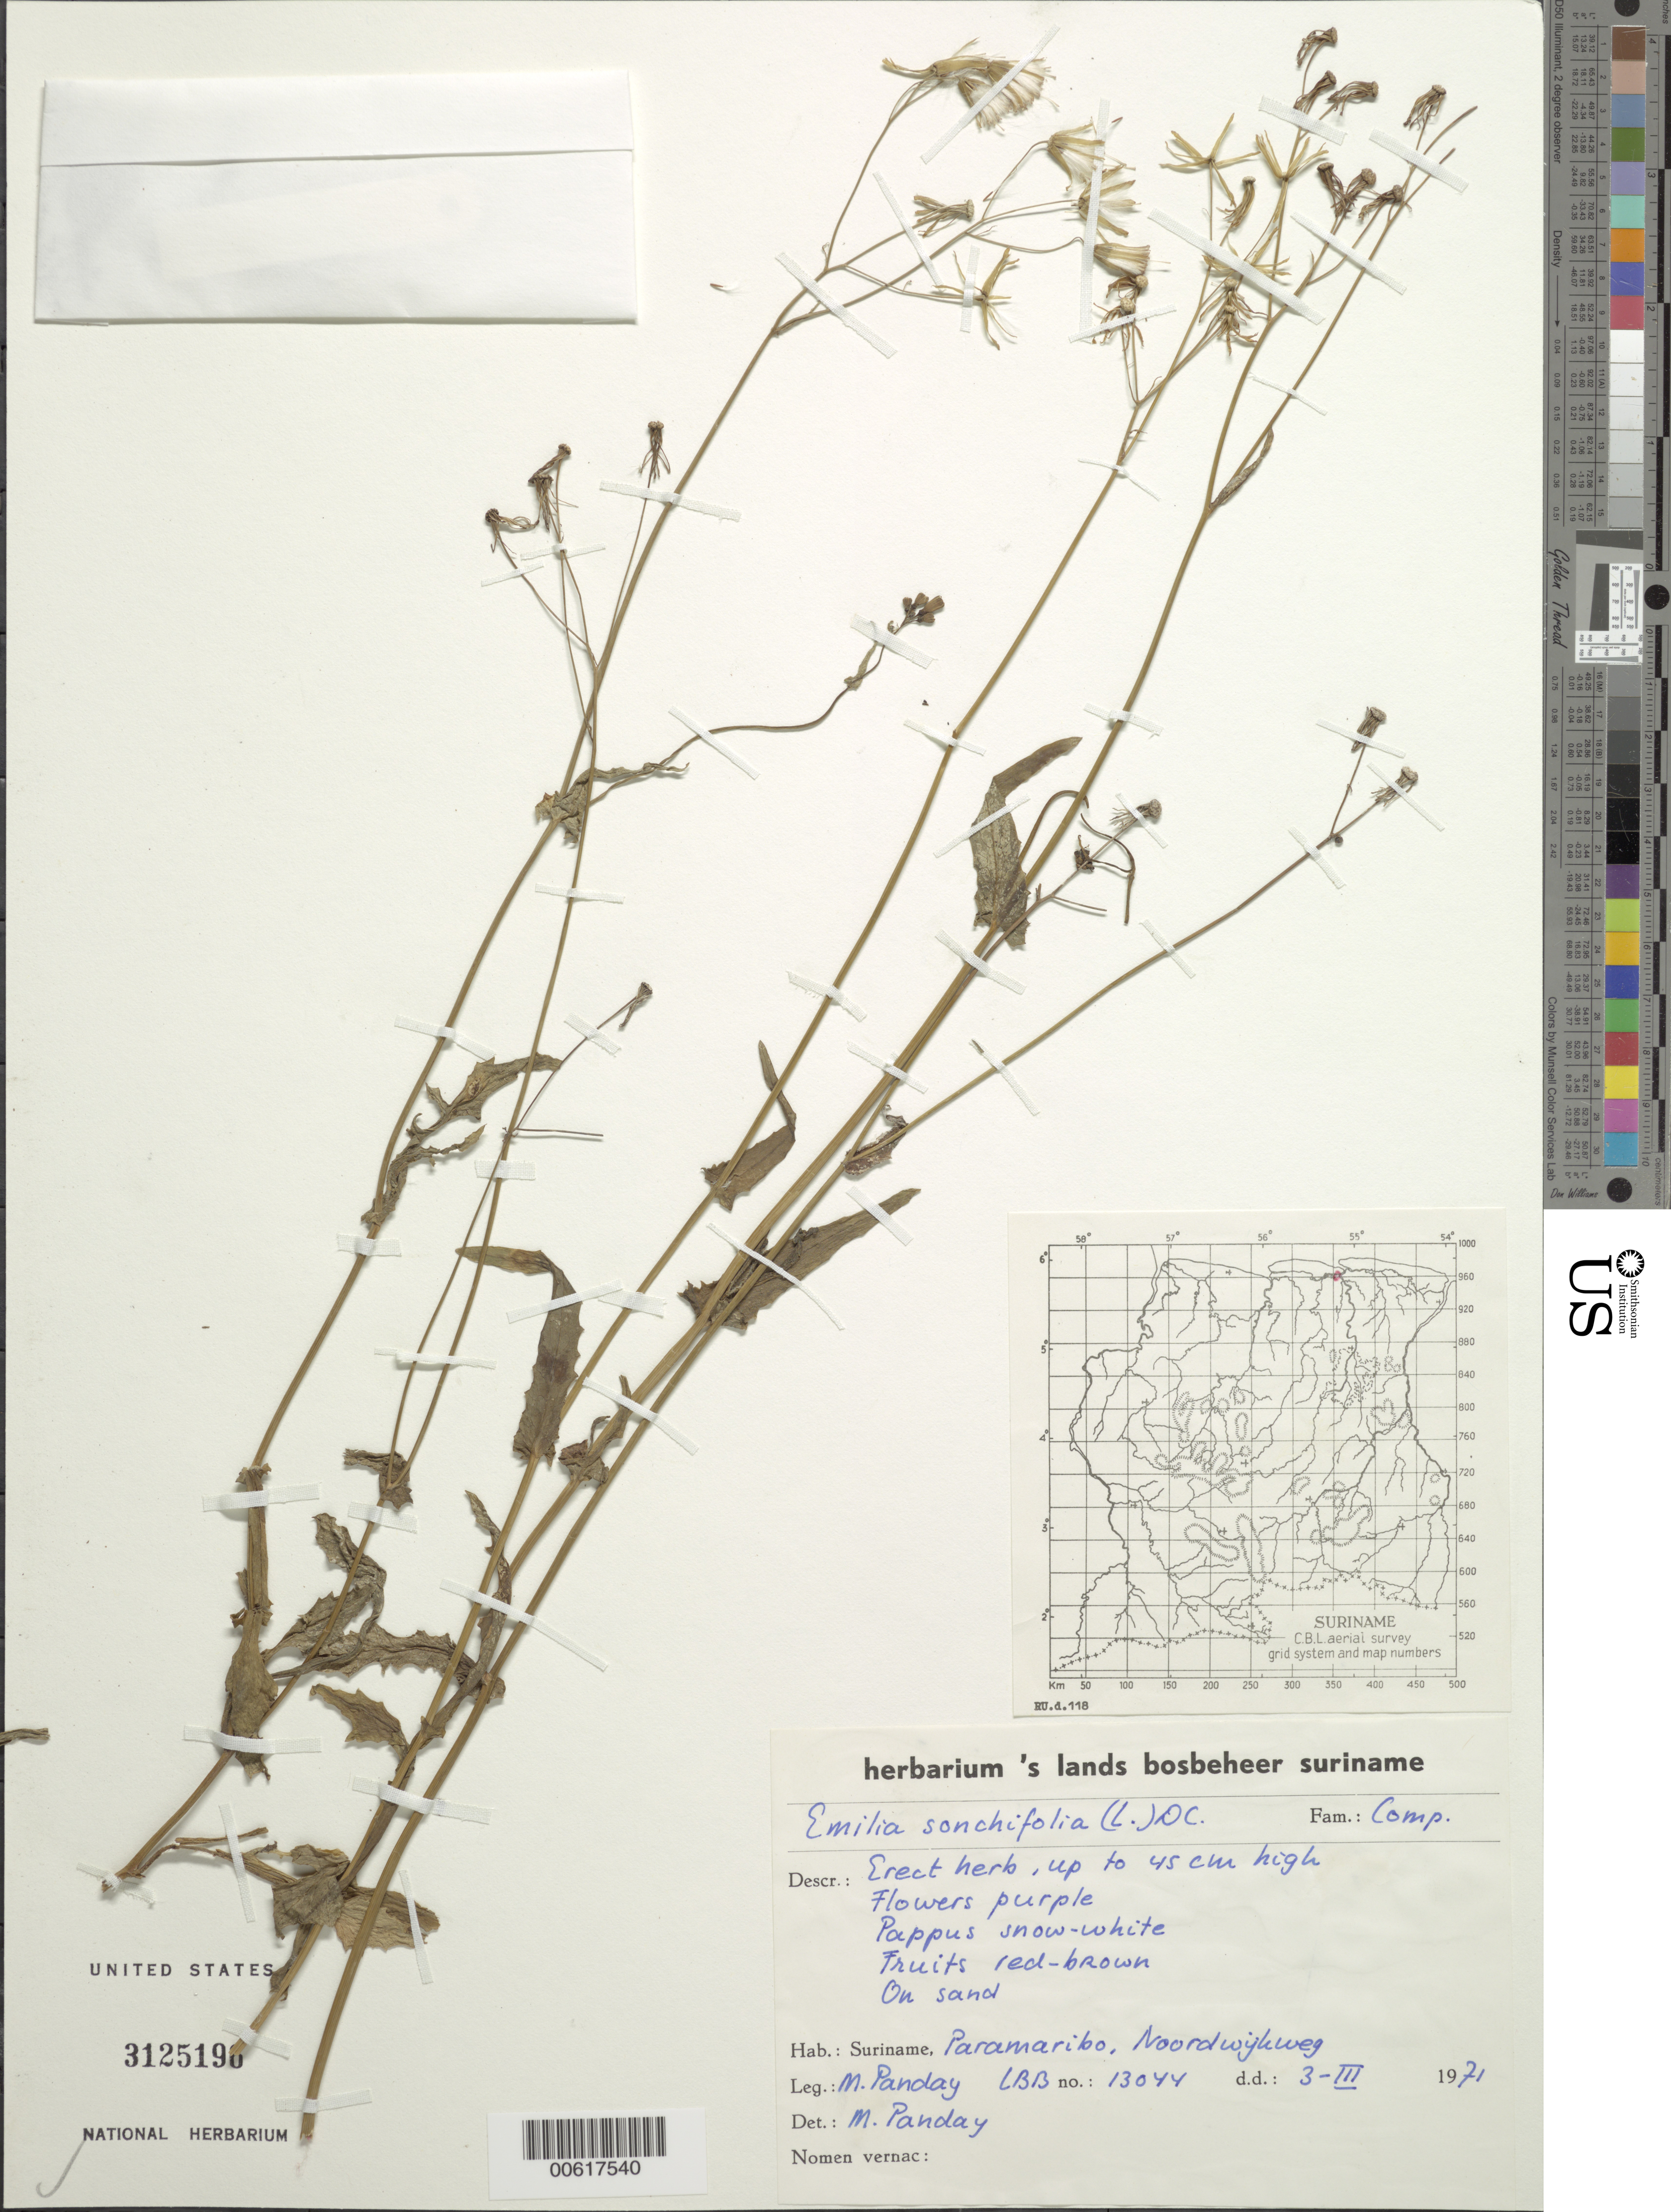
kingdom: Plantae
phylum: Tracheophyta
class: Magnoliopsida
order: Asterales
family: Asteraceae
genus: Emilia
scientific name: Emilia sonchifolia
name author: (L.) DC.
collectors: M. Panday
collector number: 13044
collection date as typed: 3-Mar-71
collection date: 1971-03-03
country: Suriname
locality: Paramaribo, Moordwijkweg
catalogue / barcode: US 3125196